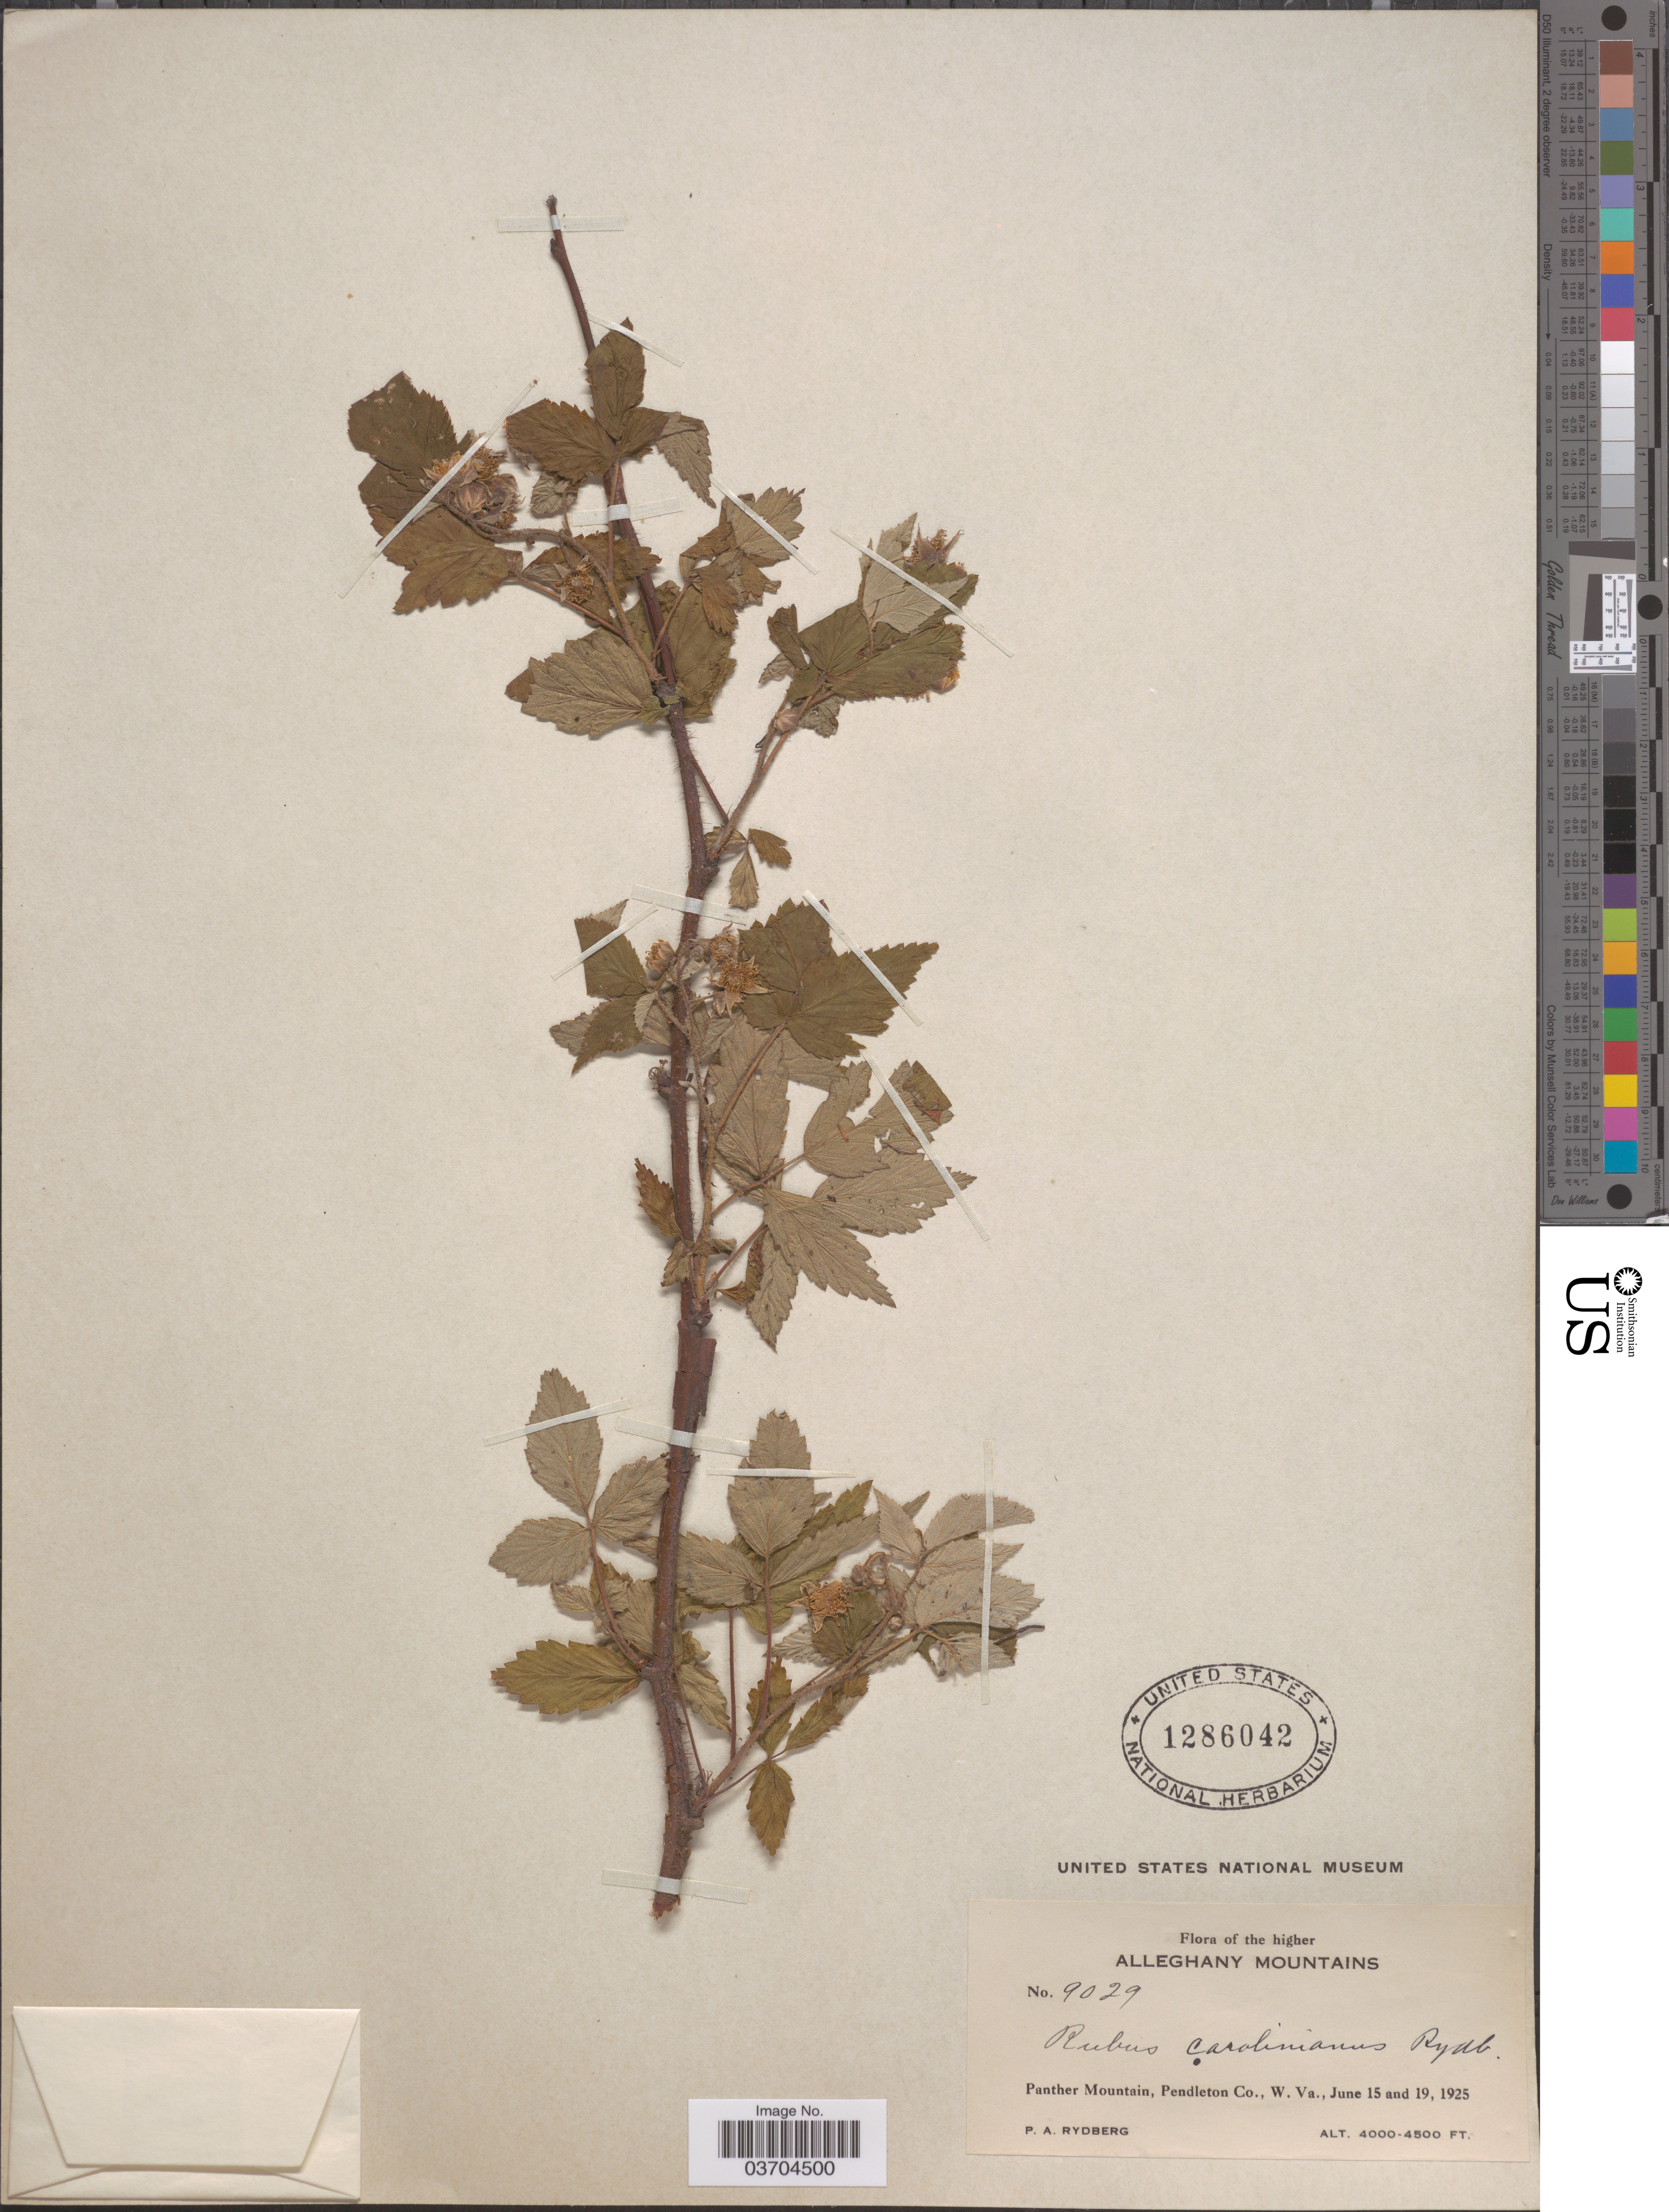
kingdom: Plantae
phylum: Tracheophyta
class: Magnoliopsida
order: Rosales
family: Rosaceae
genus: Rubus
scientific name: Rubus carolinianus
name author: Rydb.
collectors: P. A. Rydberg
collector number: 9029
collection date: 1925-06-15/1925-06-19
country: United States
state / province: West Virginia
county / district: Pendleton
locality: The higher Alleghany Mountains. Panther Mountain, Pendleton Co.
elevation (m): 1219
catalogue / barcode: US 1286042